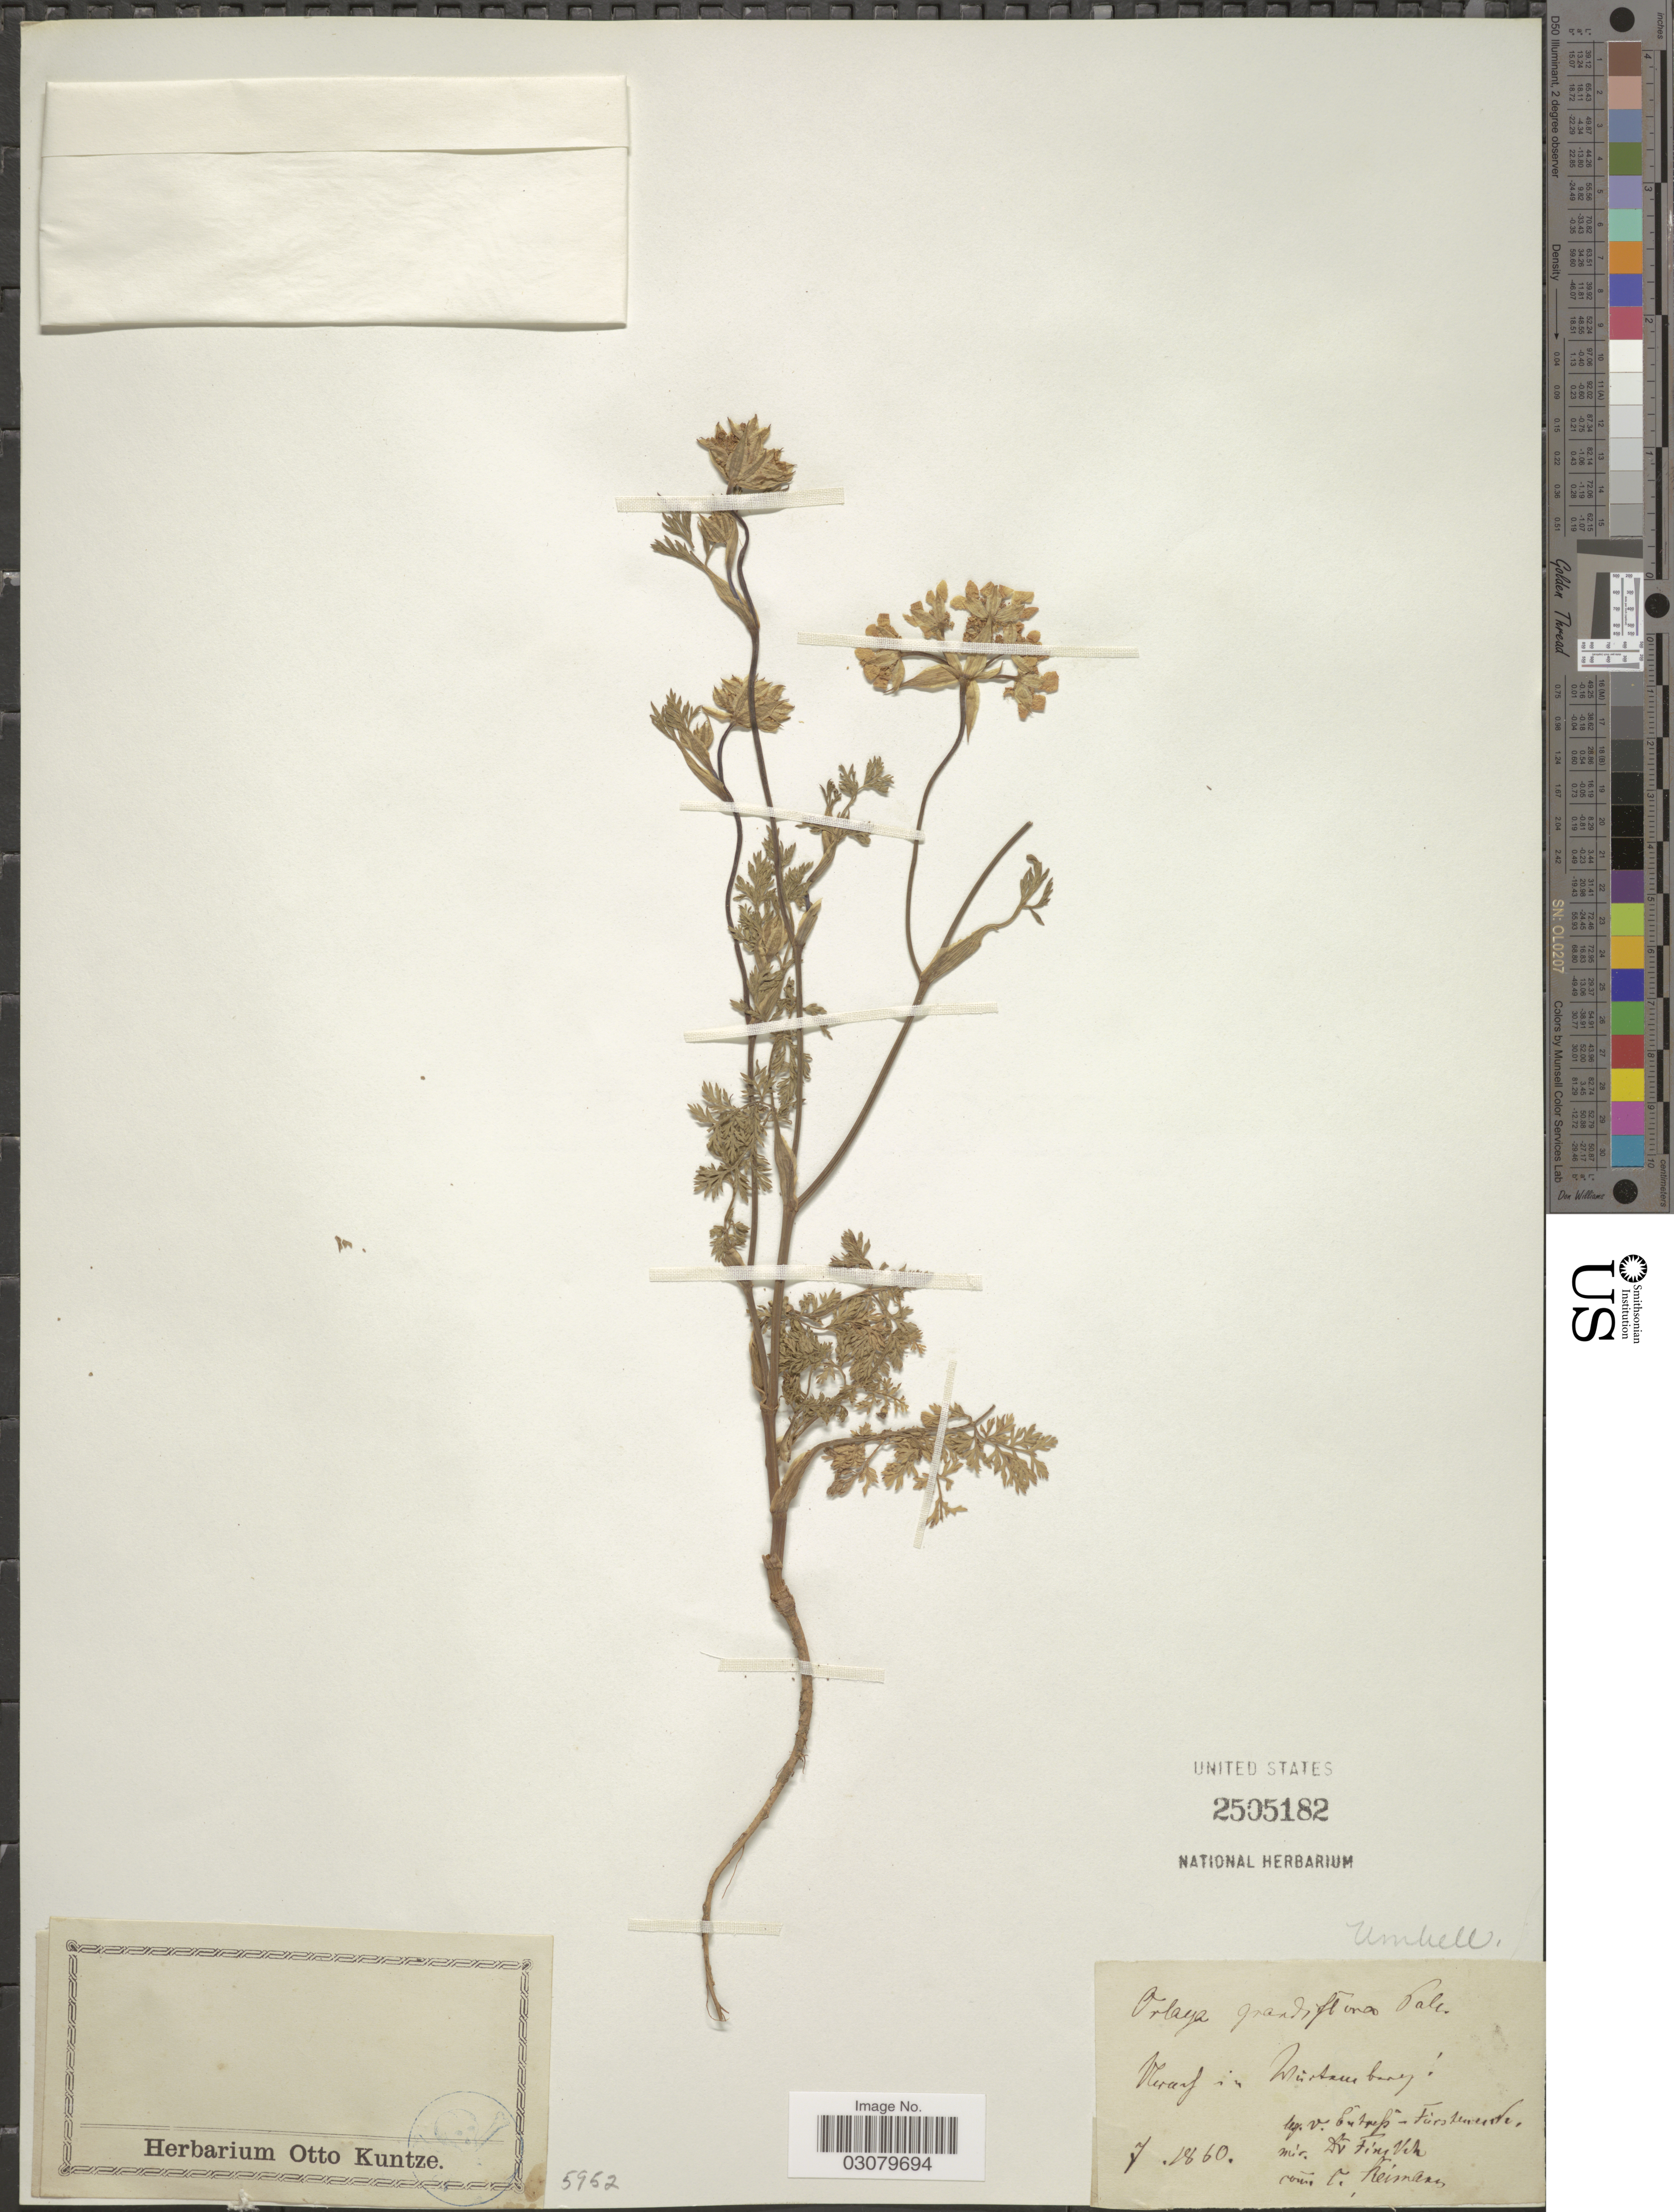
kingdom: Plantae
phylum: Tracheophyta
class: Magnoliopsida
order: Apiales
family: Apiaceae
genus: Orlaya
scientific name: Orlaya grandiflora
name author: (L.) Hoffm.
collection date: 1860-07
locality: Vleraf [interpreted] in Wirtamberg.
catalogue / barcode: US 2505182